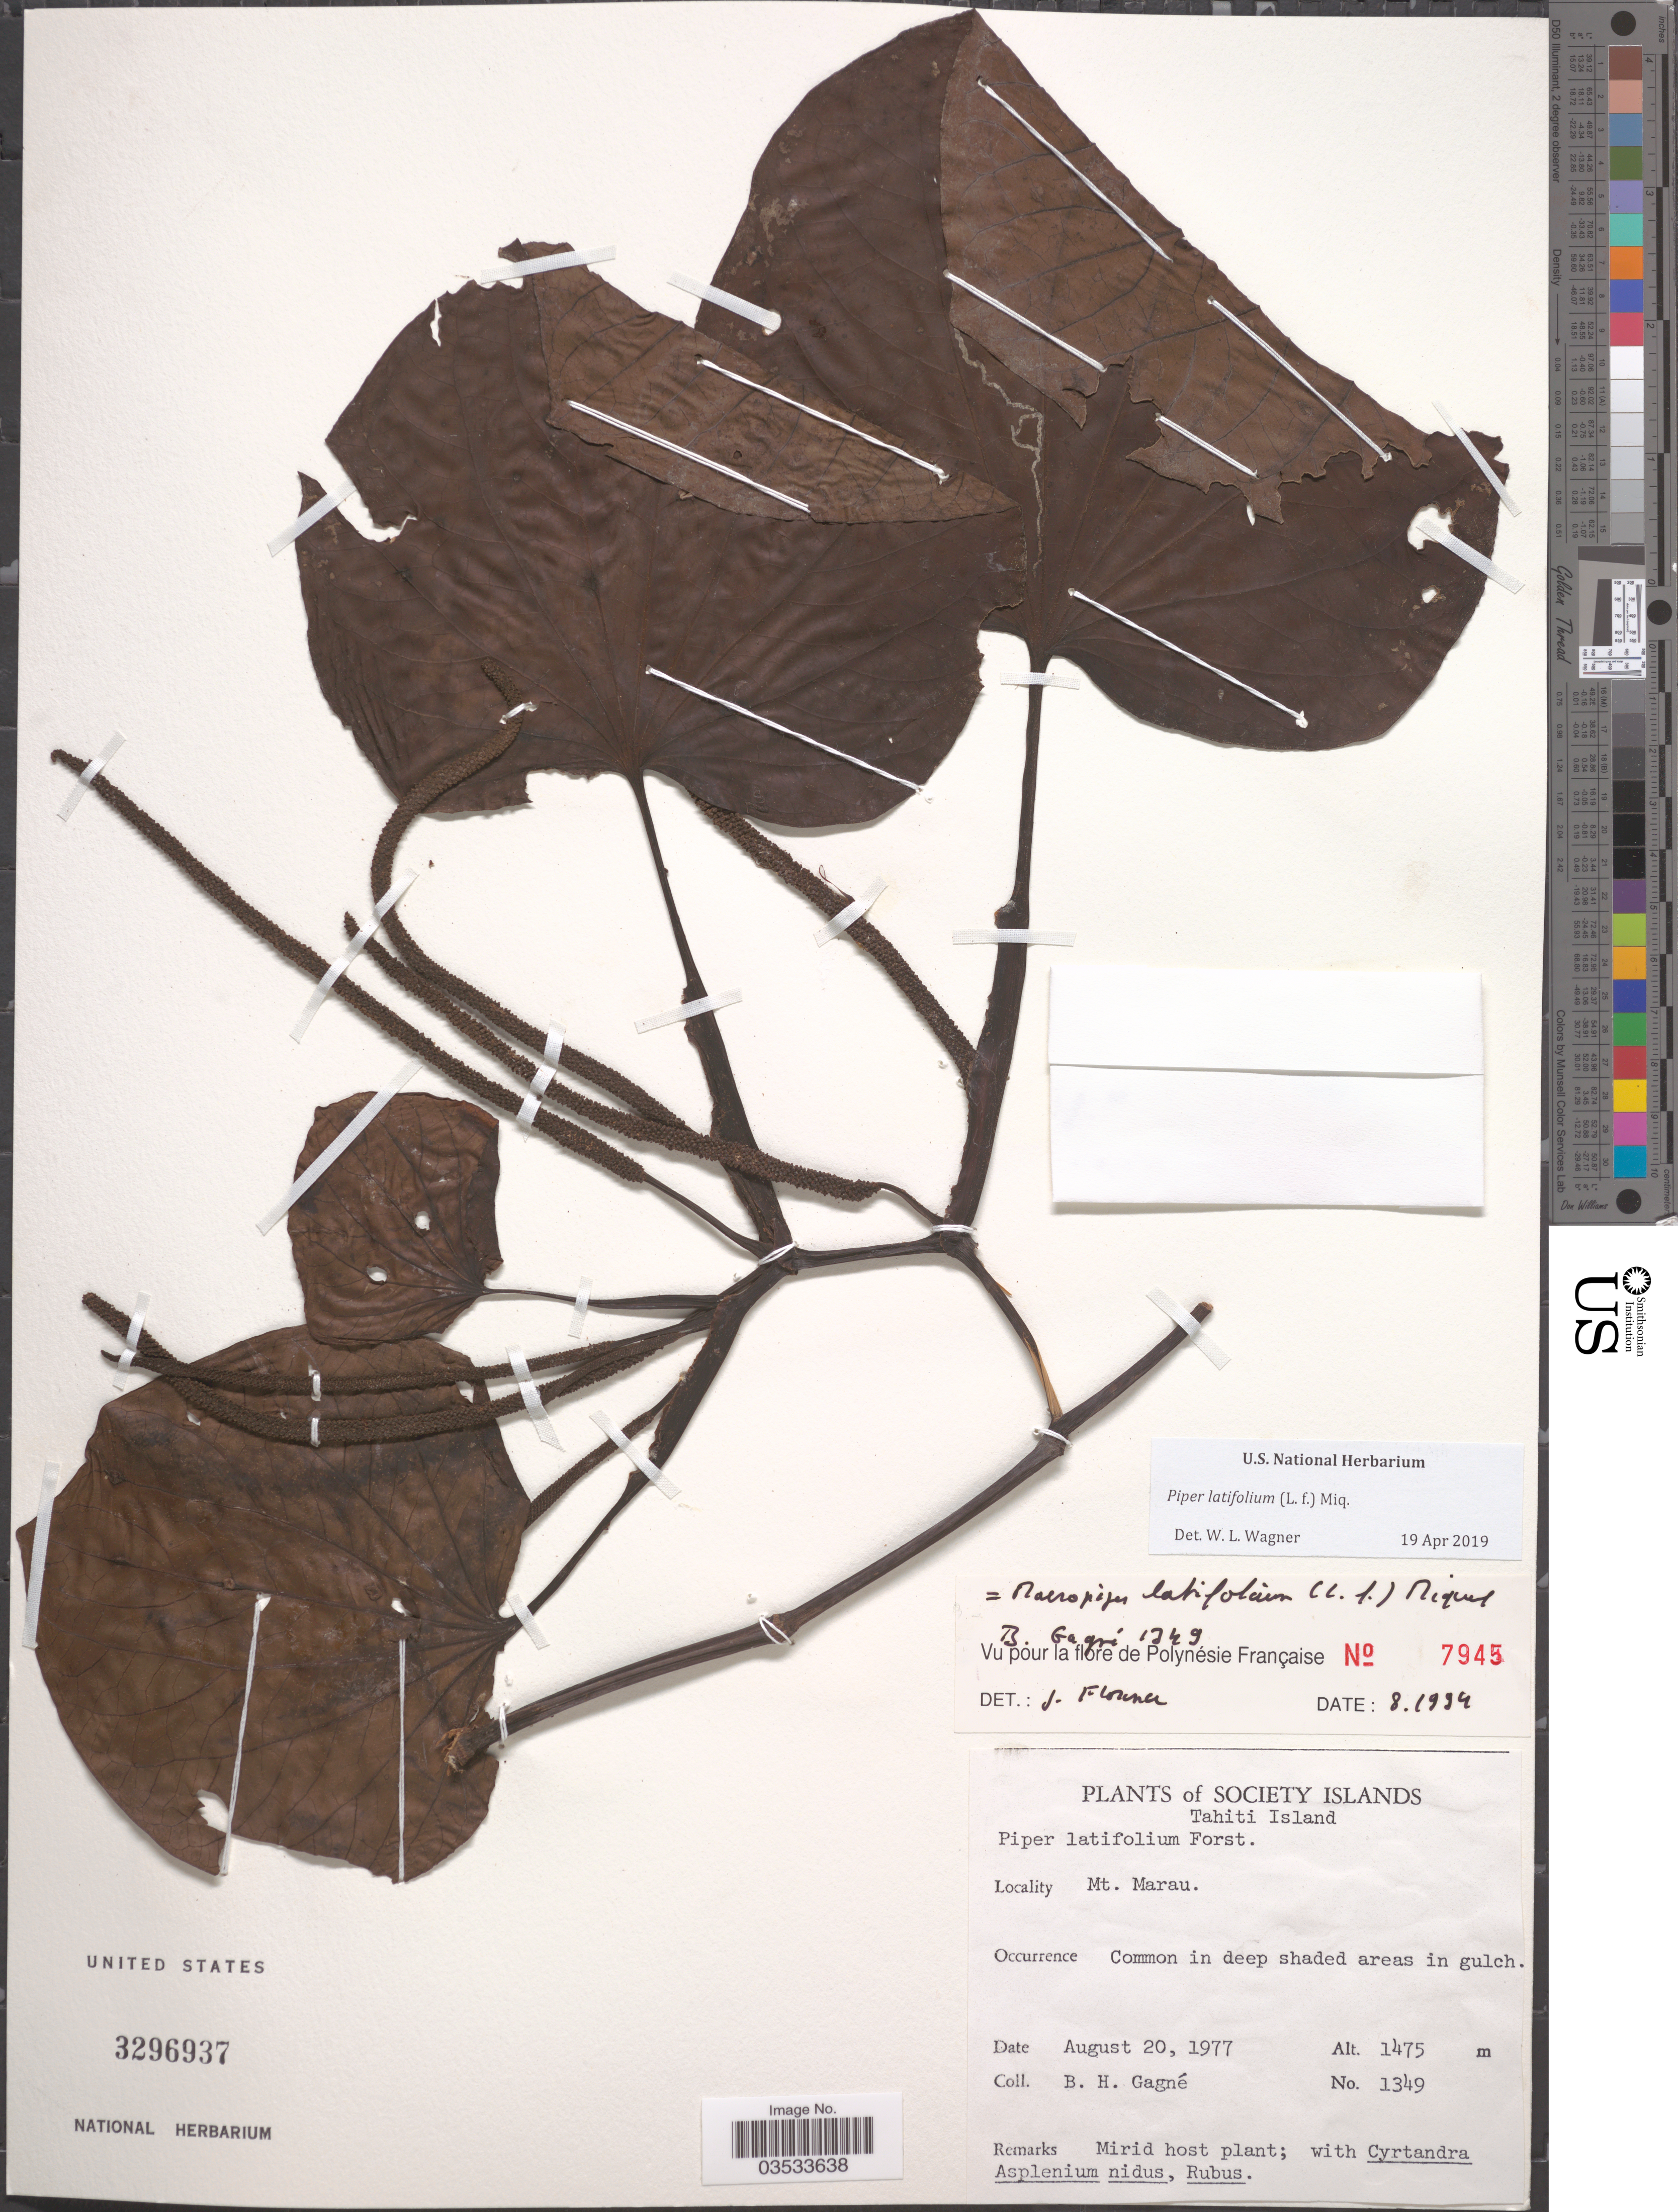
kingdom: Plantae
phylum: Tracheophyta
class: Magnoliopsida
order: Piperales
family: Piperaceae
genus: Piper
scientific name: Piper latifolium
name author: L. f.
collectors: B. H. Gagné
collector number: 1349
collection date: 1977-08-20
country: French Polynesia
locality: Society Islands. Tahiti Island. Mt. Marau.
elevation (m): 1475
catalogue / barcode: US 3296937